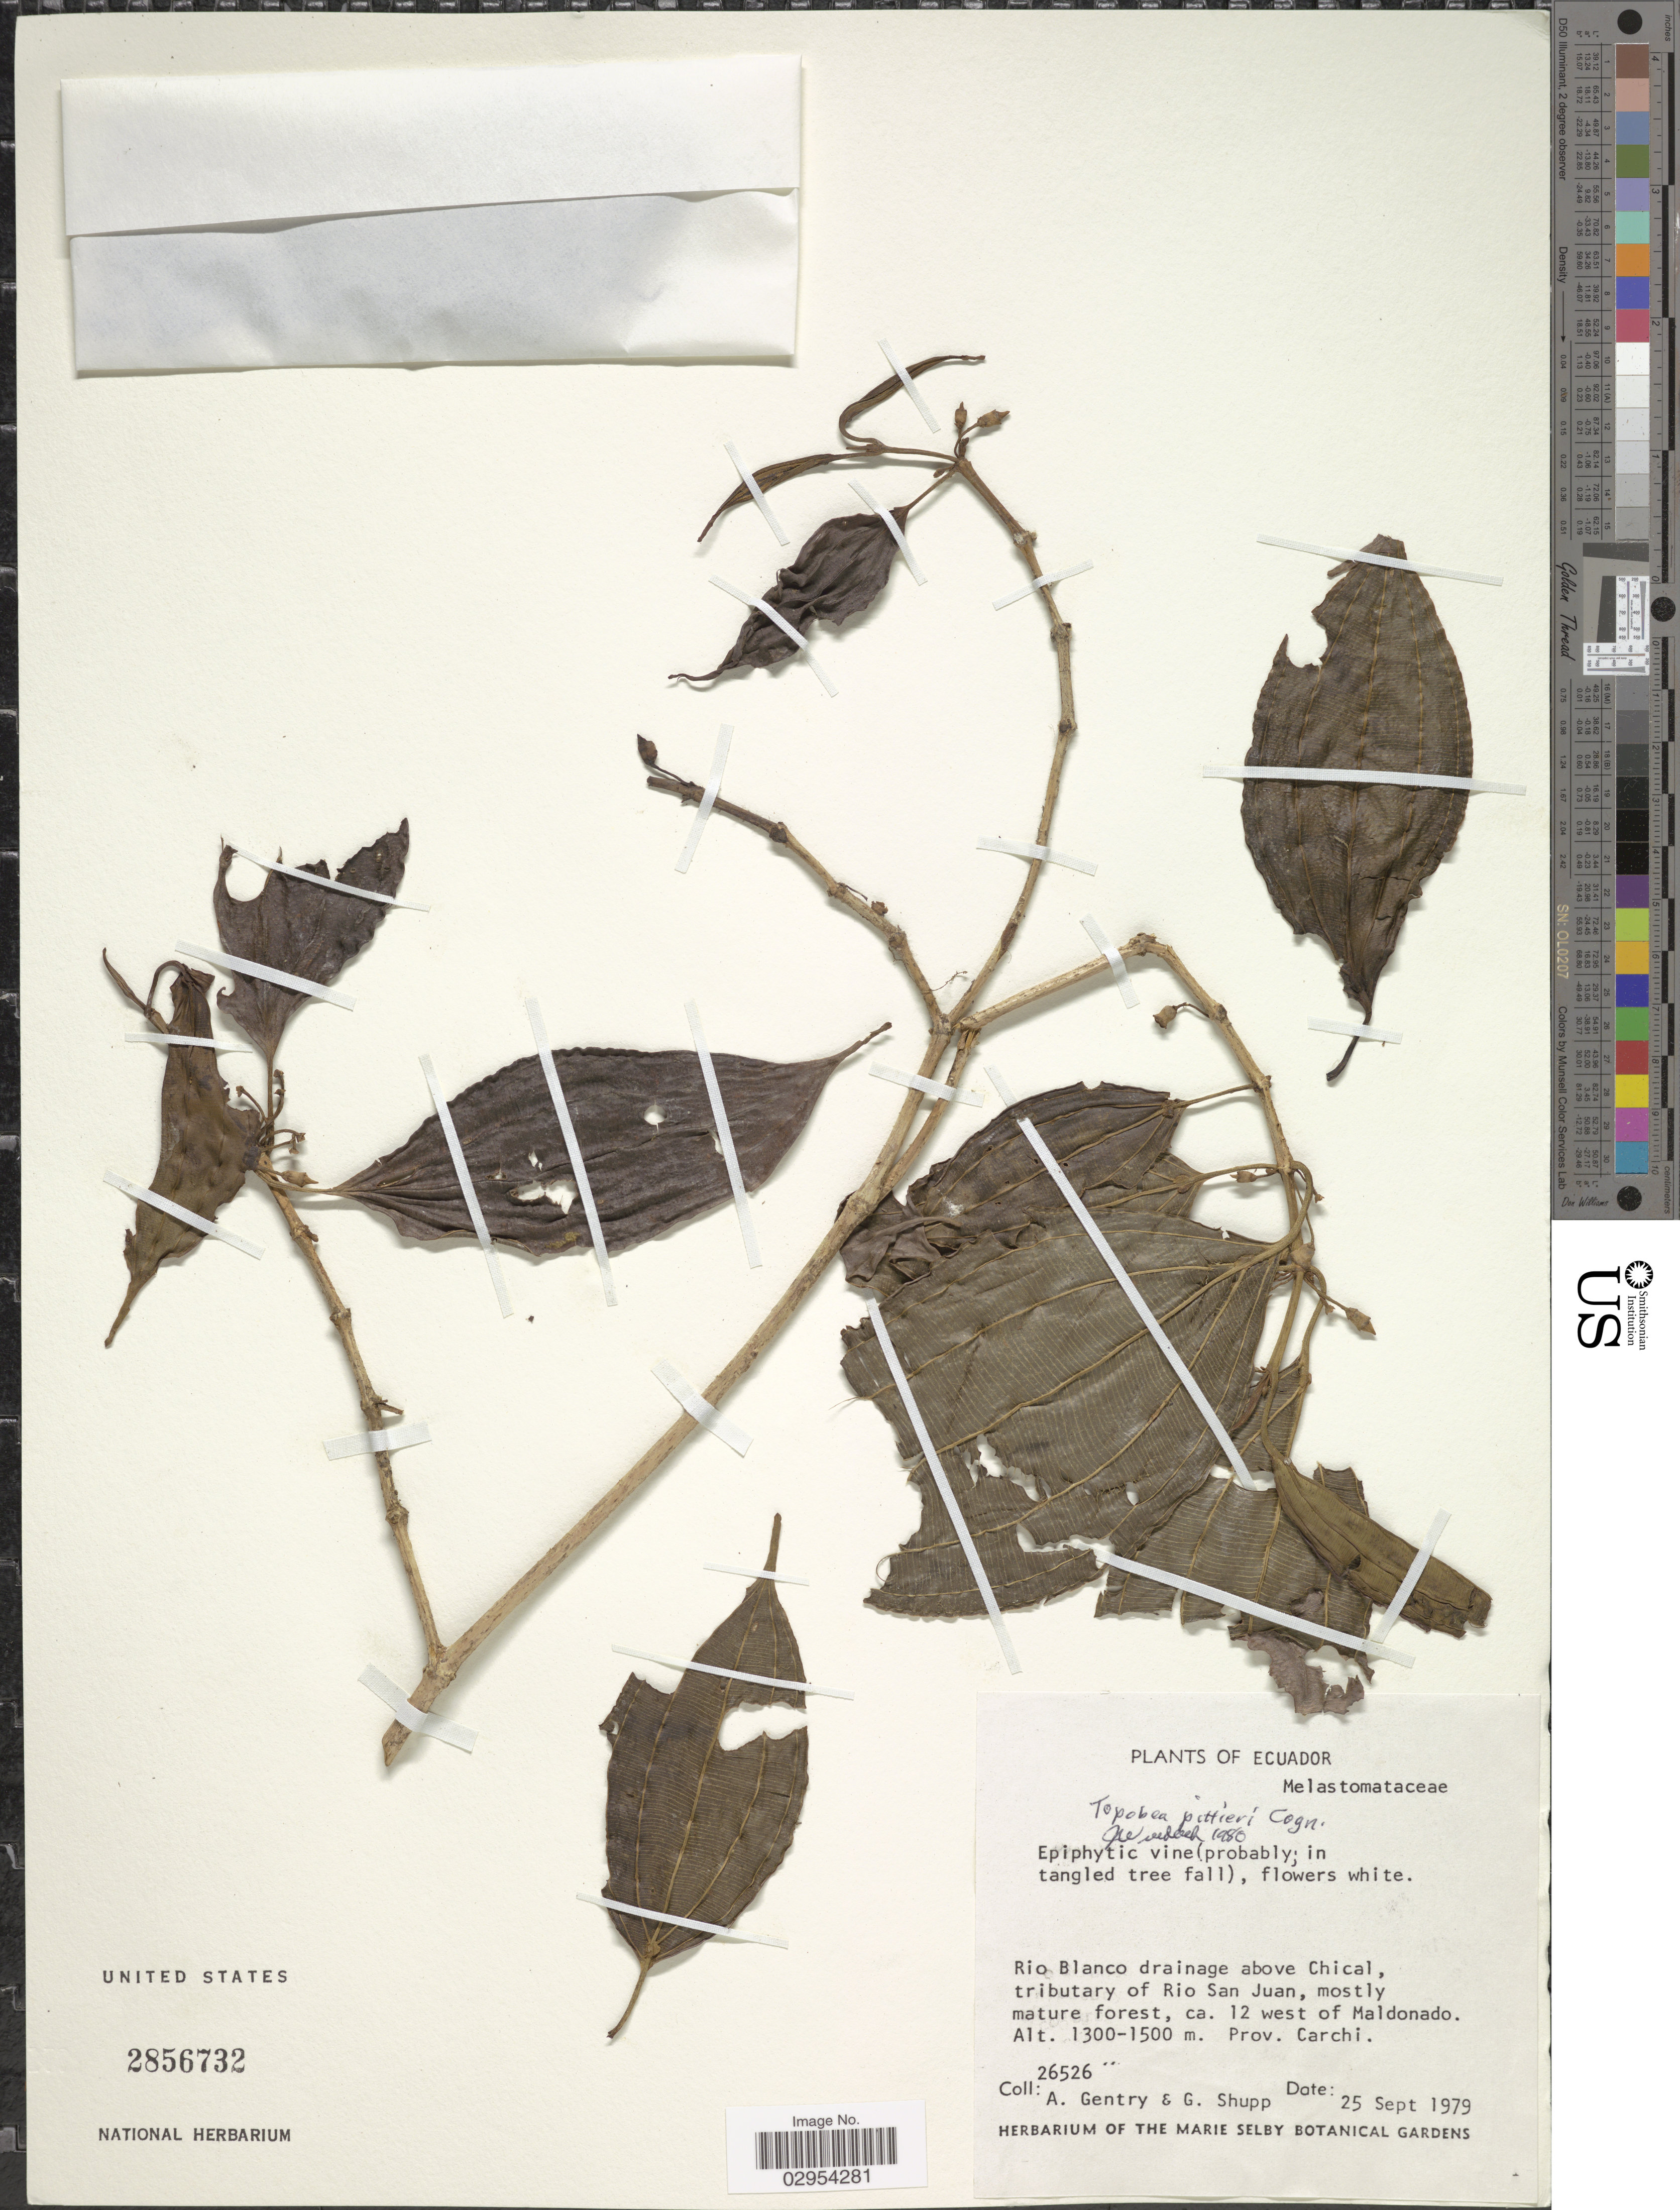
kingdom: Plantae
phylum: Tracheophyta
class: Magnoliopsida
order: Myrtales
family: Melastomataceae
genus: Topobea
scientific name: Topobea pittieri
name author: Cogn.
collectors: A. H. Gentry & G. Shupp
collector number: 26526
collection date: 1979-09-25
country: Ecuador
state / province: Carchi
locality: Rio Blanco drainage above Chical, tributary of Rio San Juan, mostly mature forest, ca.12 west of Maldonado.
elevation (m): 1300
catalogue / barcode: US 2856732